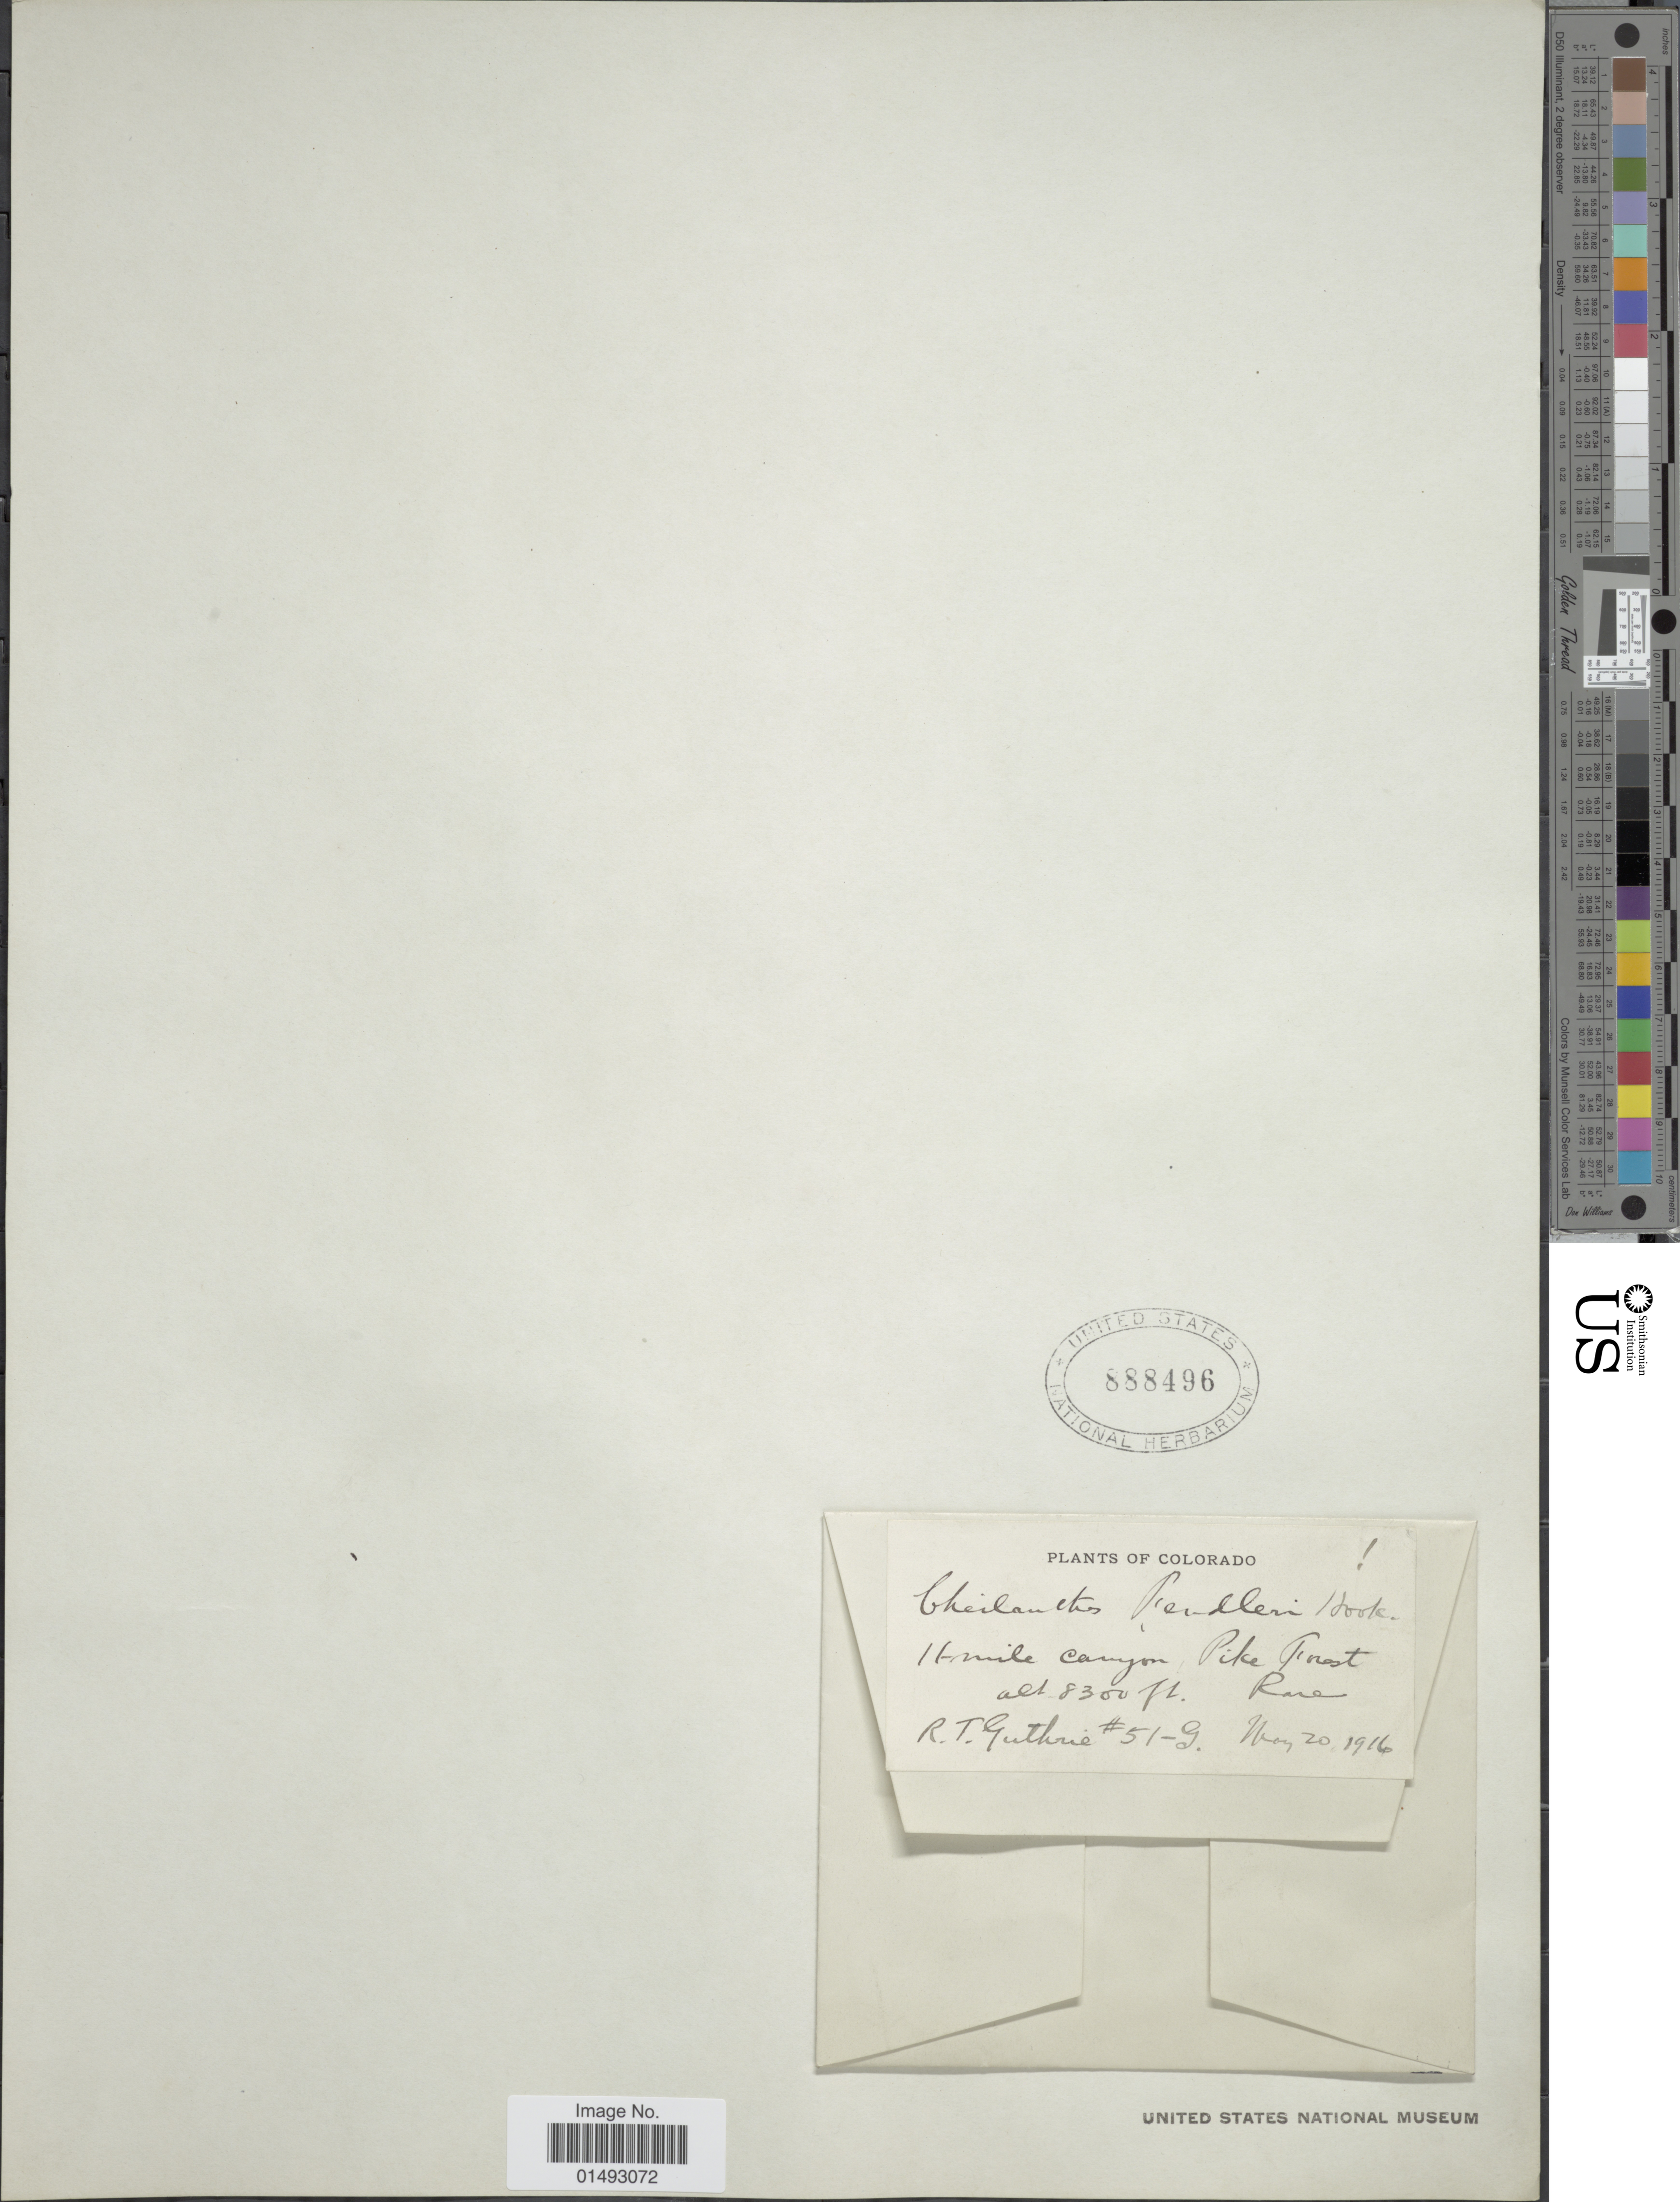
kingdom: Plantae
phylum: Tracheophyta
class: Polypodiopsida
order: Polypodiales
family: Pteridaceae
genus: Myriopteris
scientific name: Myriopteris fendleri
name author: (Hook.) E. Fourn.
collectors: R. Guthrie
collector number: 51-G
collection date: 1916-05-20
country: United States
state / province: Colorado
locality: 11-mile canyon, Pike Forest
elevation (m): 2530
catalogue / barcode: US 888496